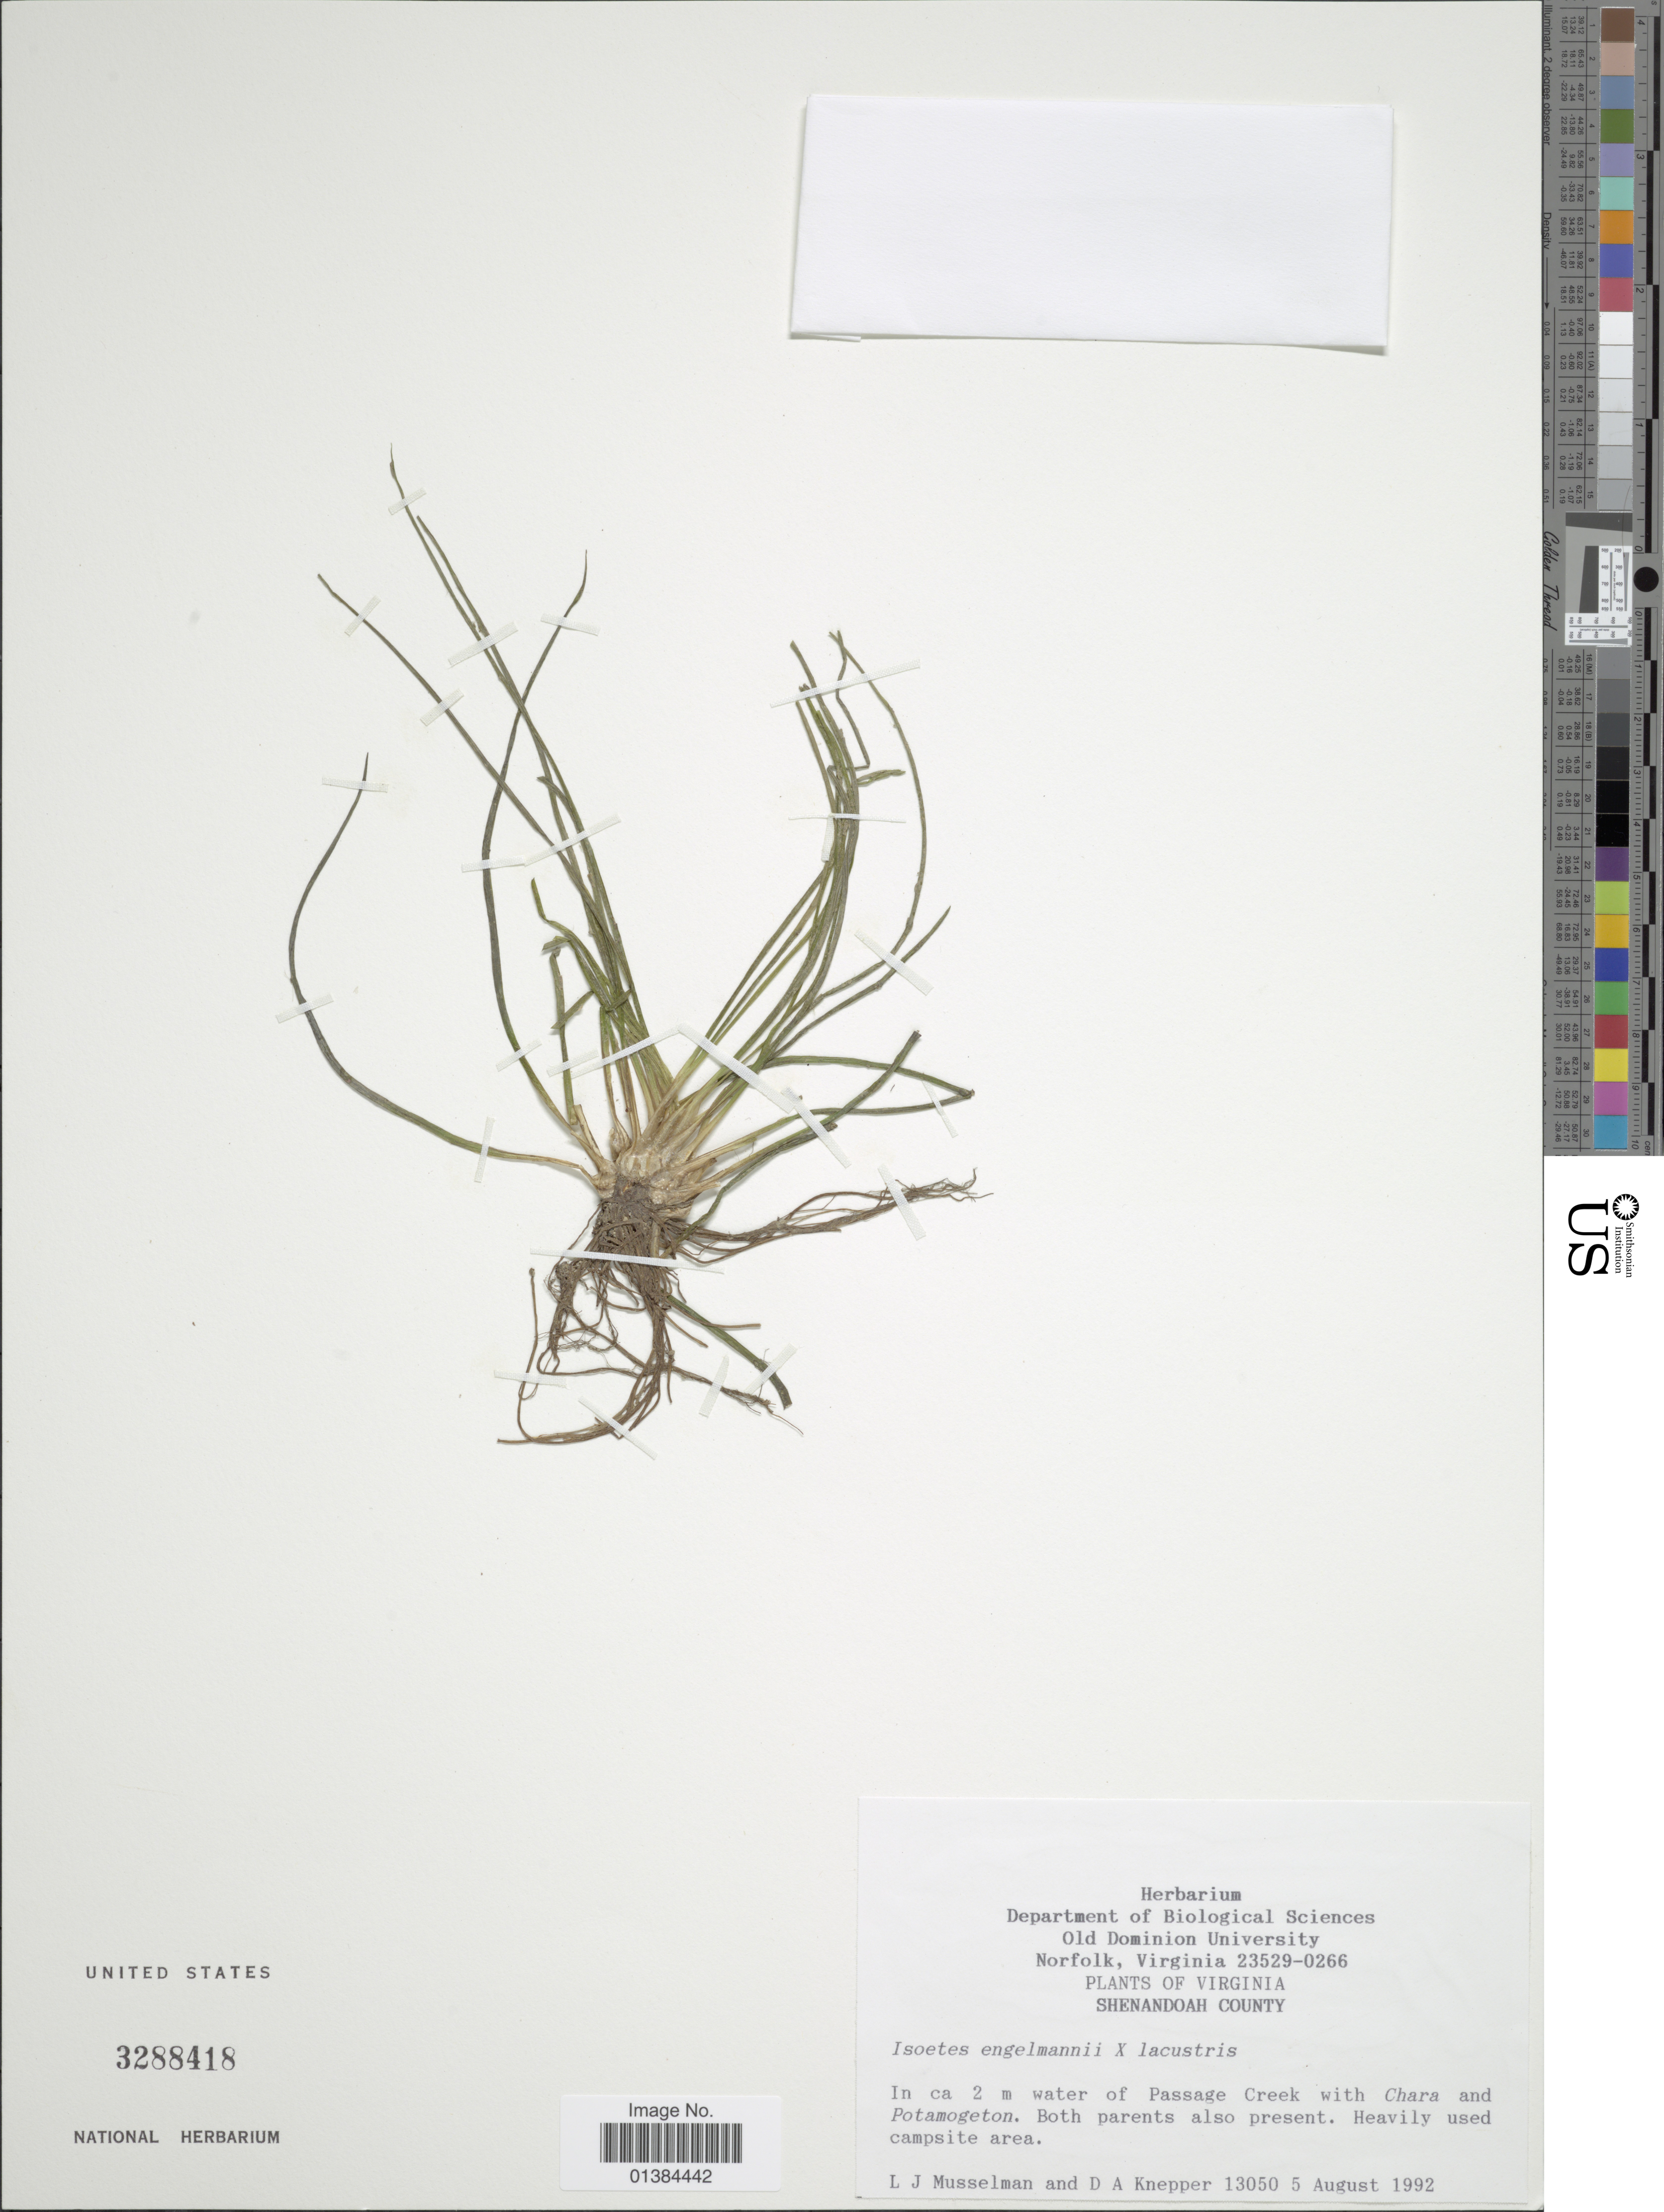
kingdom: Plantae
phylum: Tracheophyta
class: Lycopodiopsida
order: Isoetales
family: Isoetaceae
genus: Isoetes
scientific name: Isoetes engelmannii x I. lacustris L.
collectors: L. J. Musselman & D. A. Knepper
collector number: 13050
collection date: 1992-08-05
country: United States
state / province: Virginia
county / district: Shenandoah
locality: Shenandoah County. In ca 2 m water of Passage Creek with Chara and Potamogeton.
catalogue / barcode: US 3288418